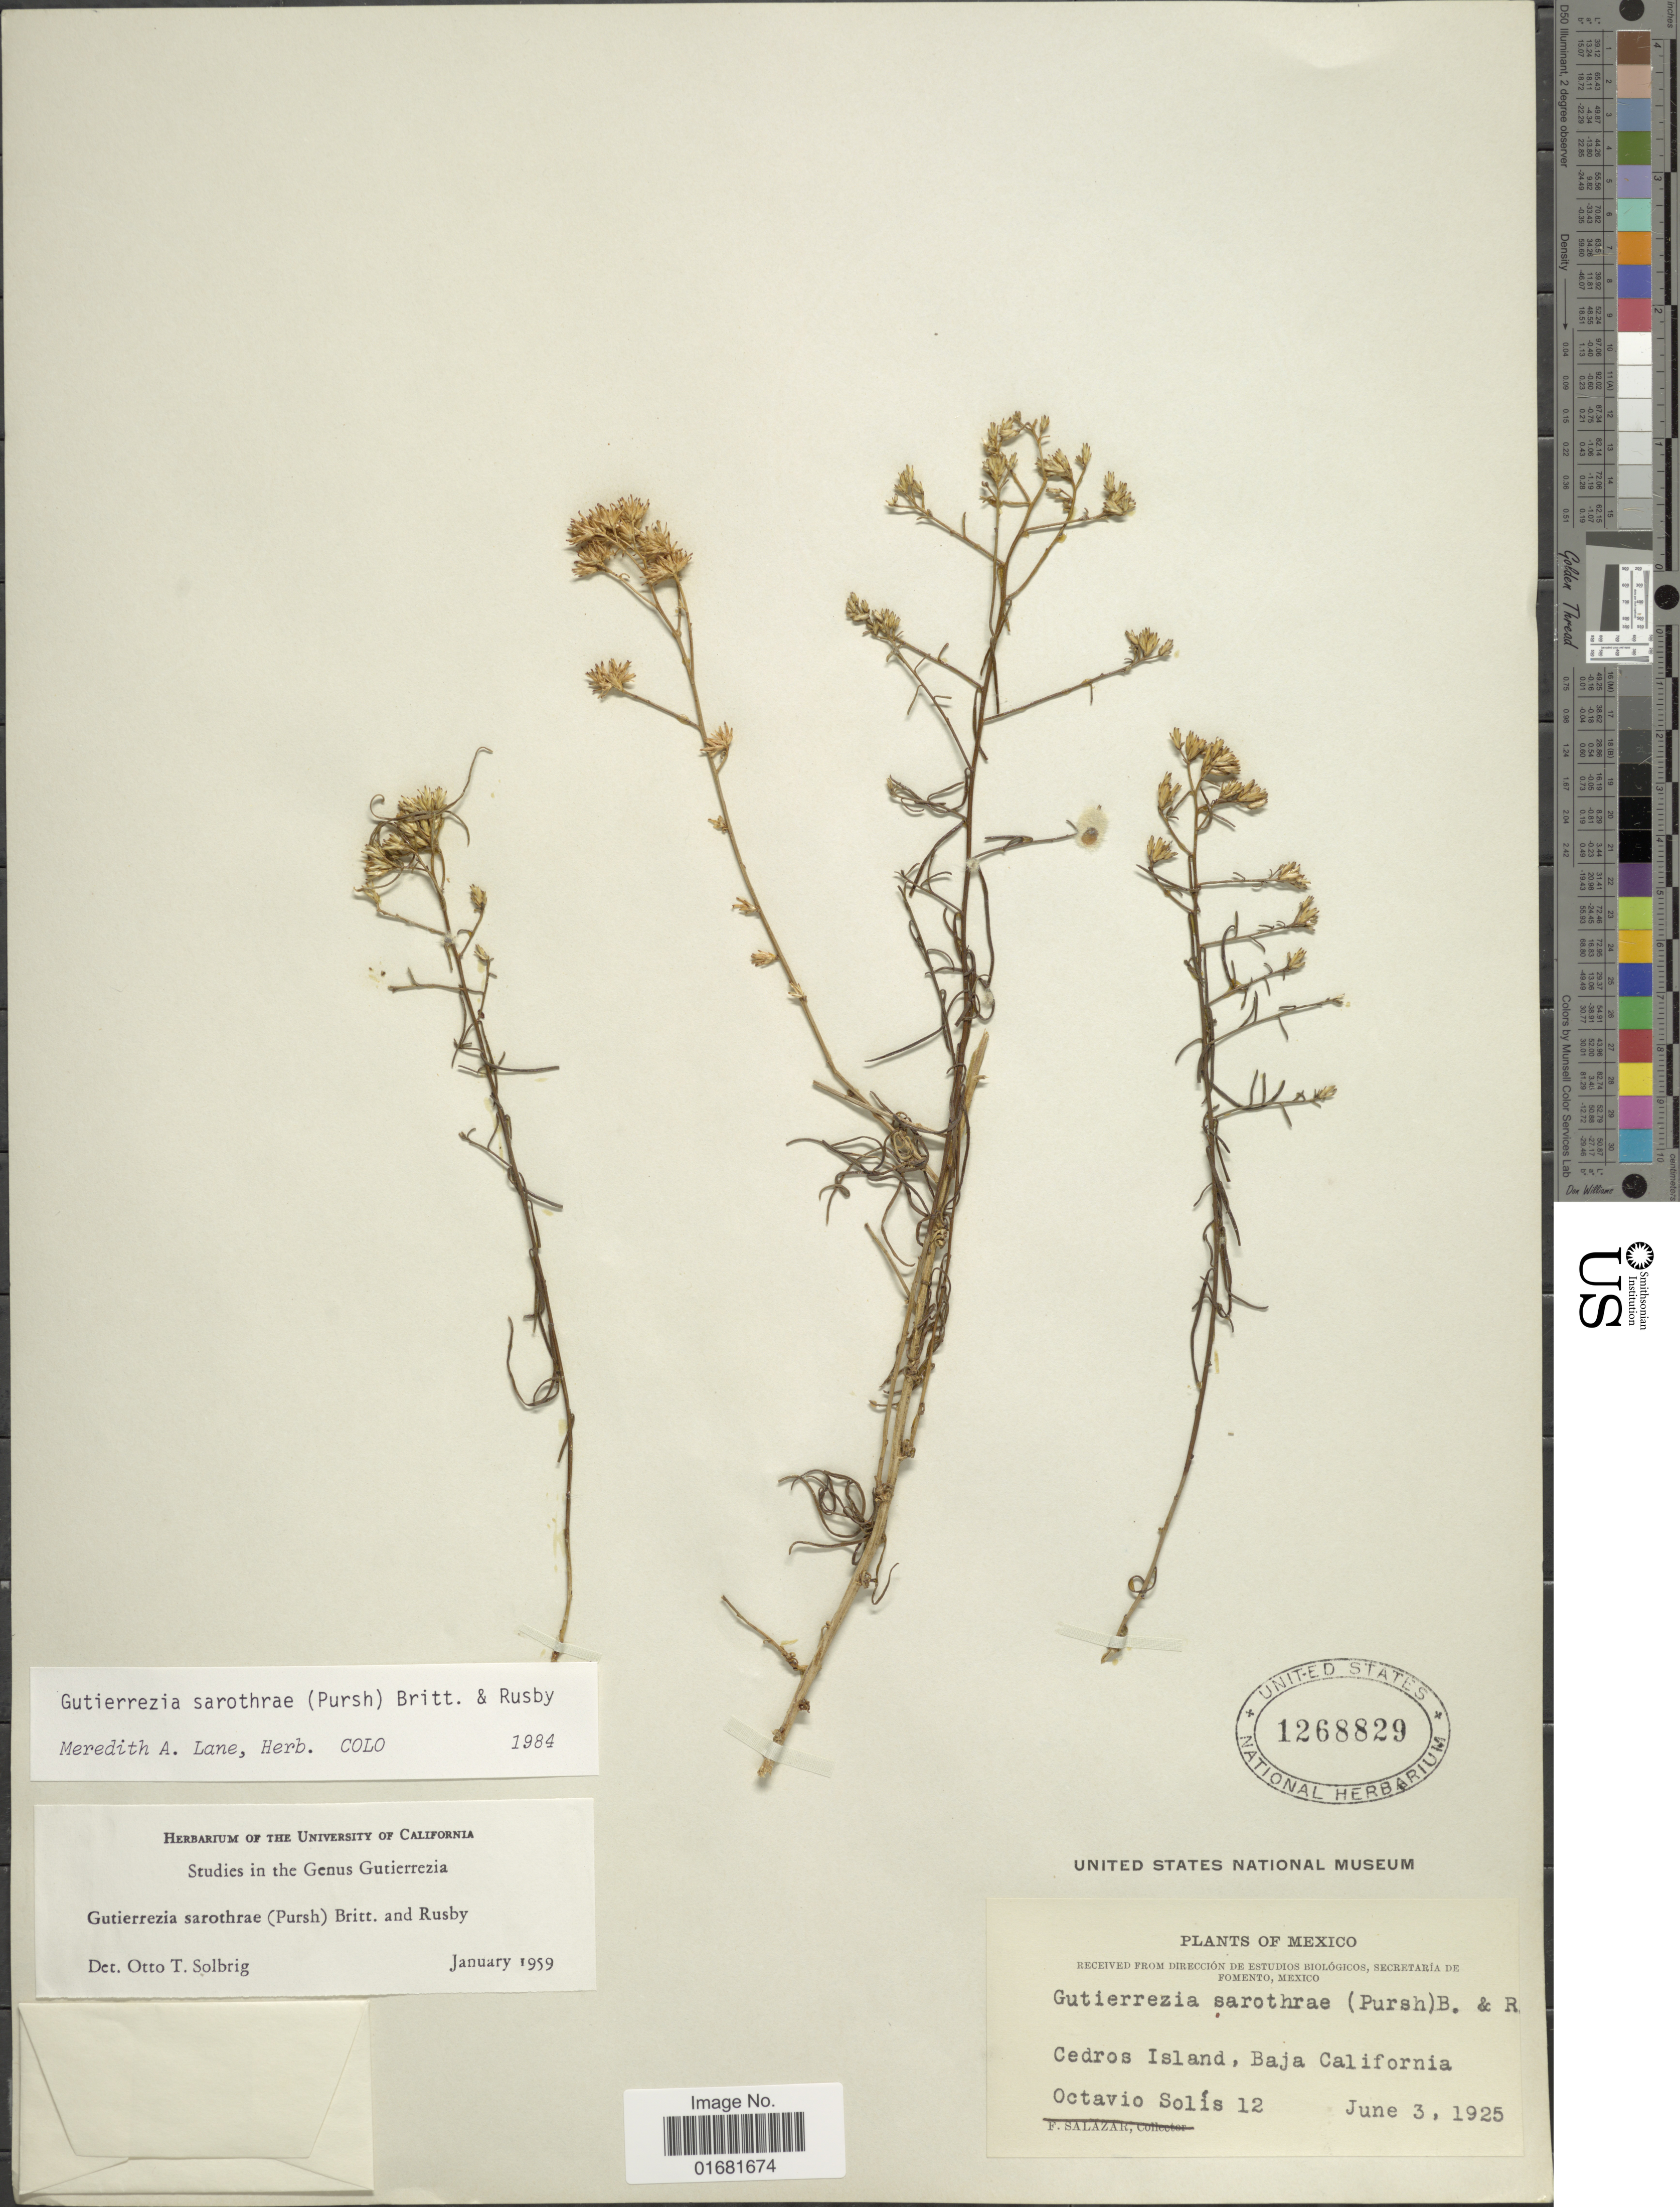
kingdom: Plantae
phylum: Tracheophyta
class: Magnoliopsida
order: Asterales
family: Asteraceae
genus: Gutierrezia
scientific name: Gutierrezia sarothrae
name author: (Pursh) Britton & Rusby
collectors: O. Solis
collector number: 12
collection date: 1925-06-03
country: Mexico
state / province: Baja California Norte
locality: Cedros Island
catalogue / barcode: US 1268829